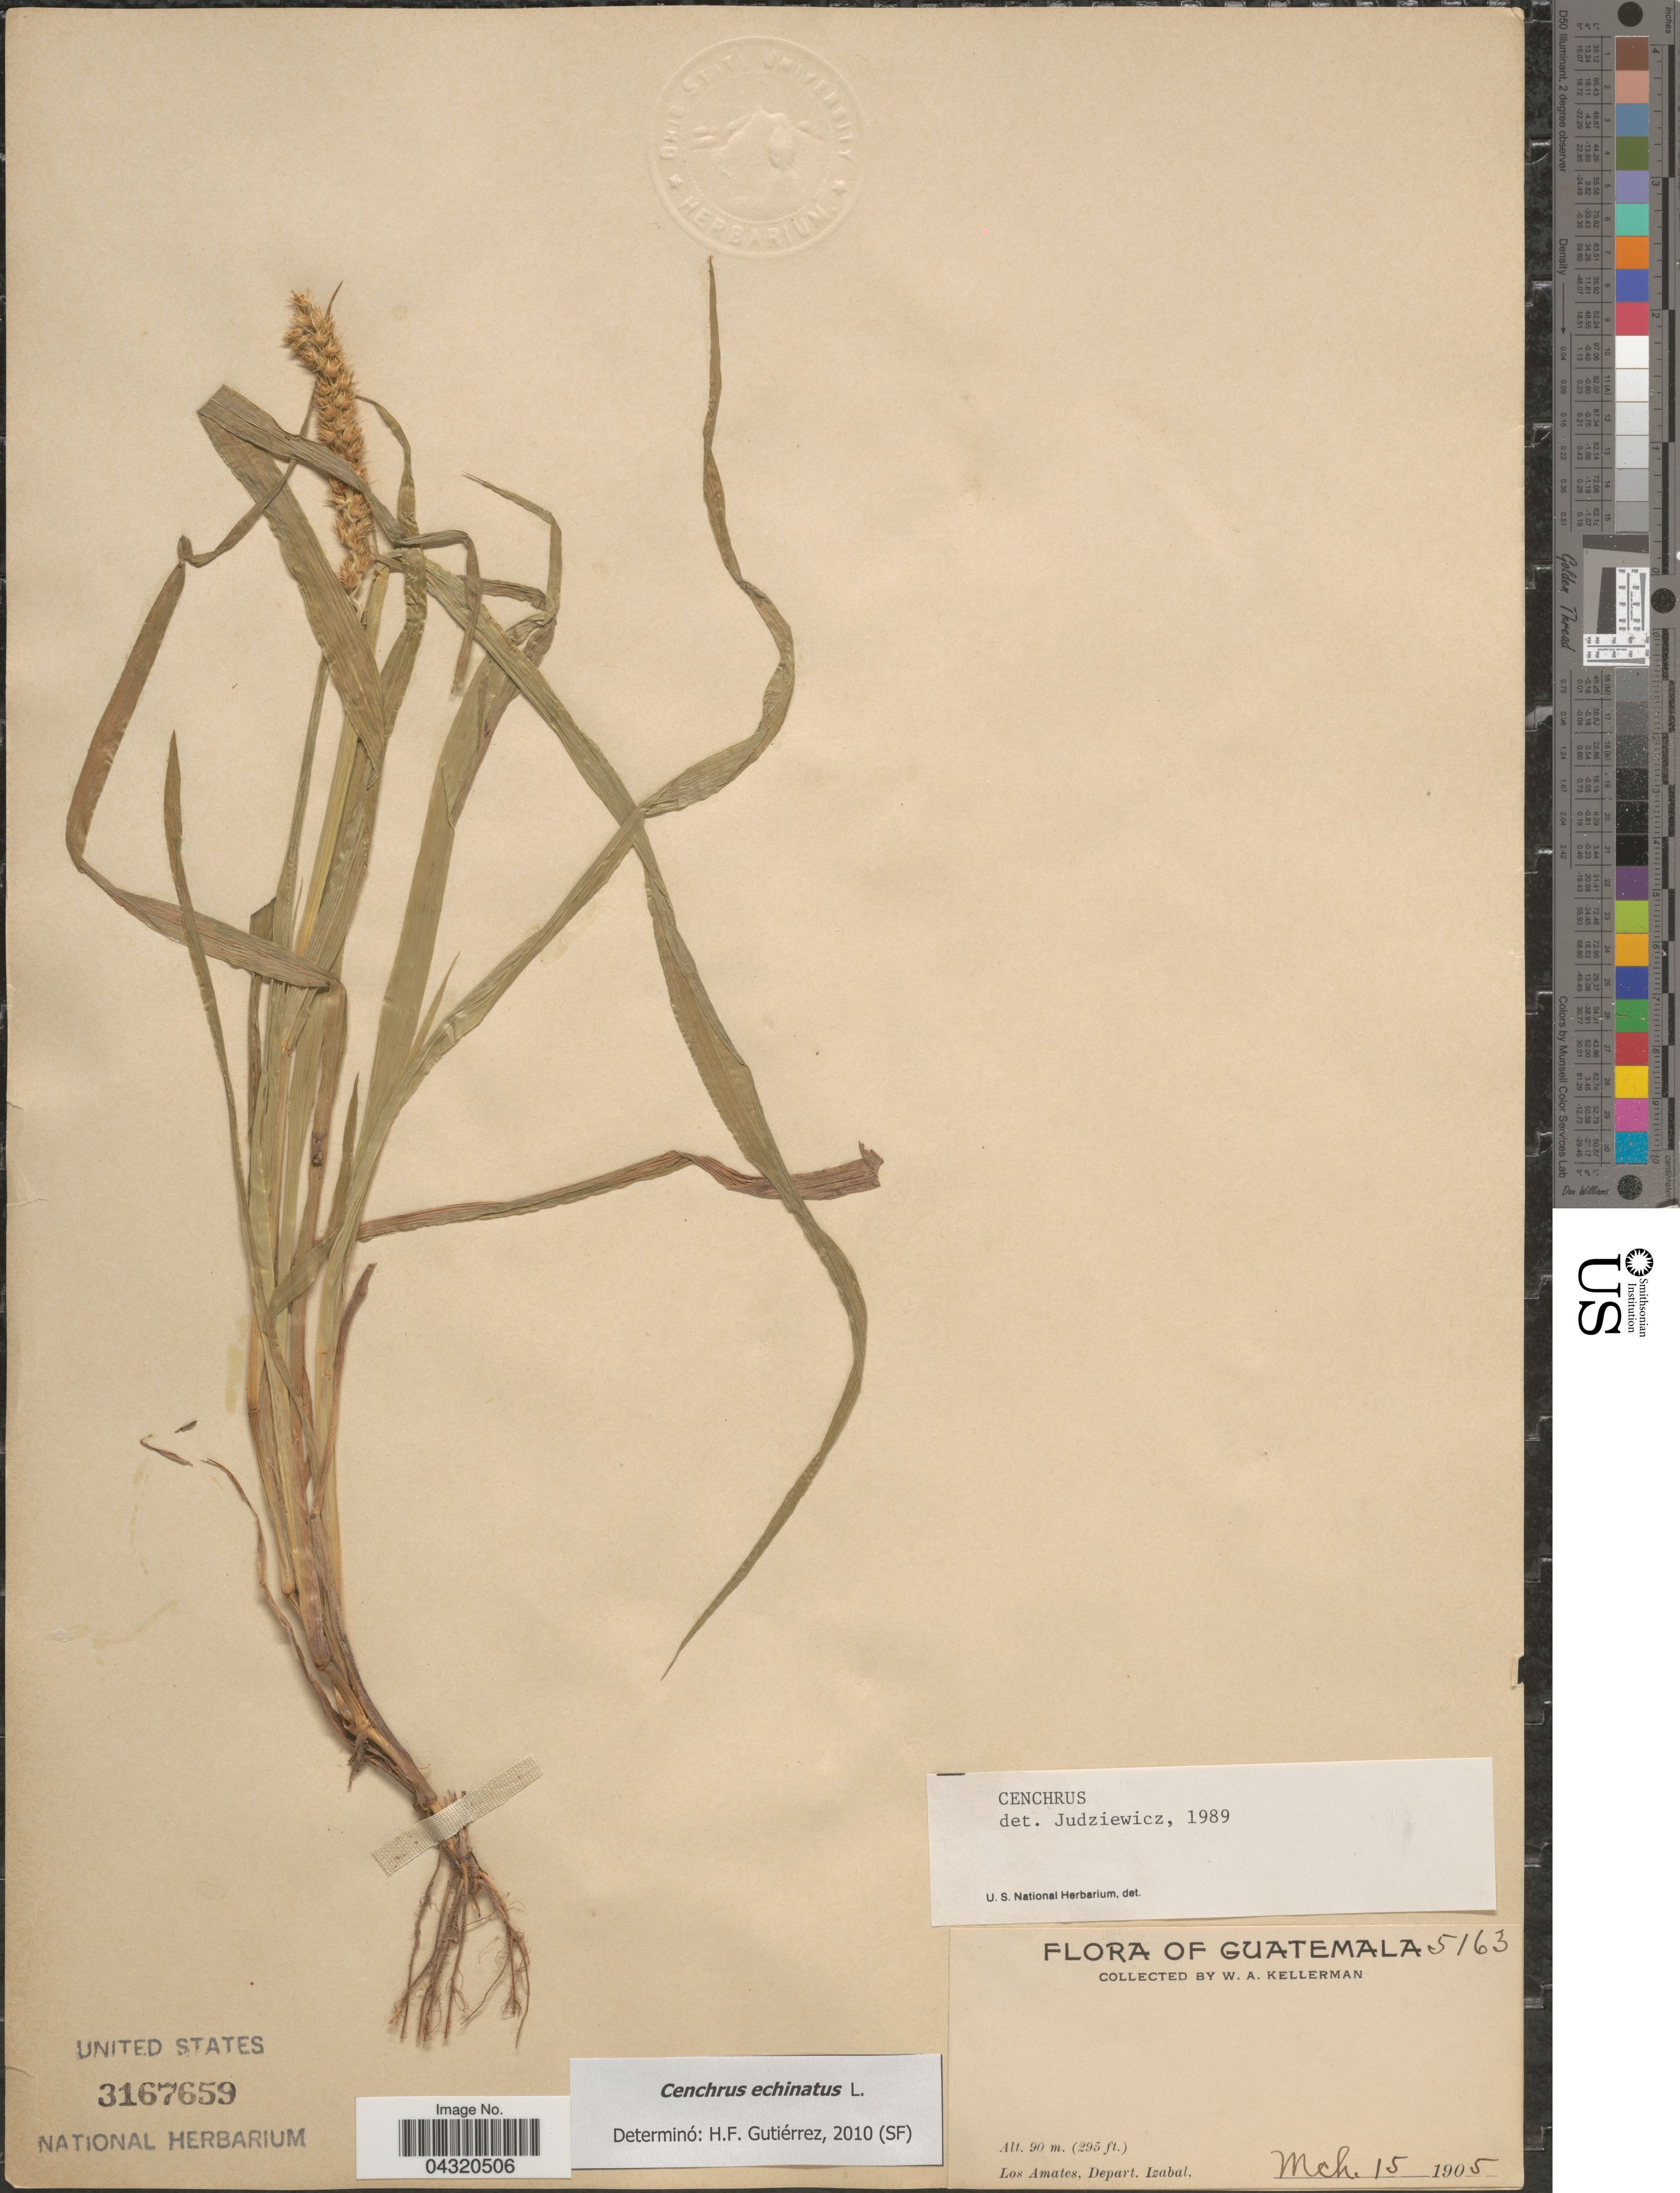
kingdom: Plantae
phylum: Tracheophyta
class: Liliopsida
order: Poales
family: Poaceae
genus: Cenchrus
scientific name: Cenchrus echinatus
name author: L.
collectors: W. Kellerman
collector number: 5163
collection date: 1905-03-15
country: Guatemala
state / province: Izabal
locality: Los Amates, Depart. Izabal.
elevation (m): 90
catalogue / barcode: US 3167659